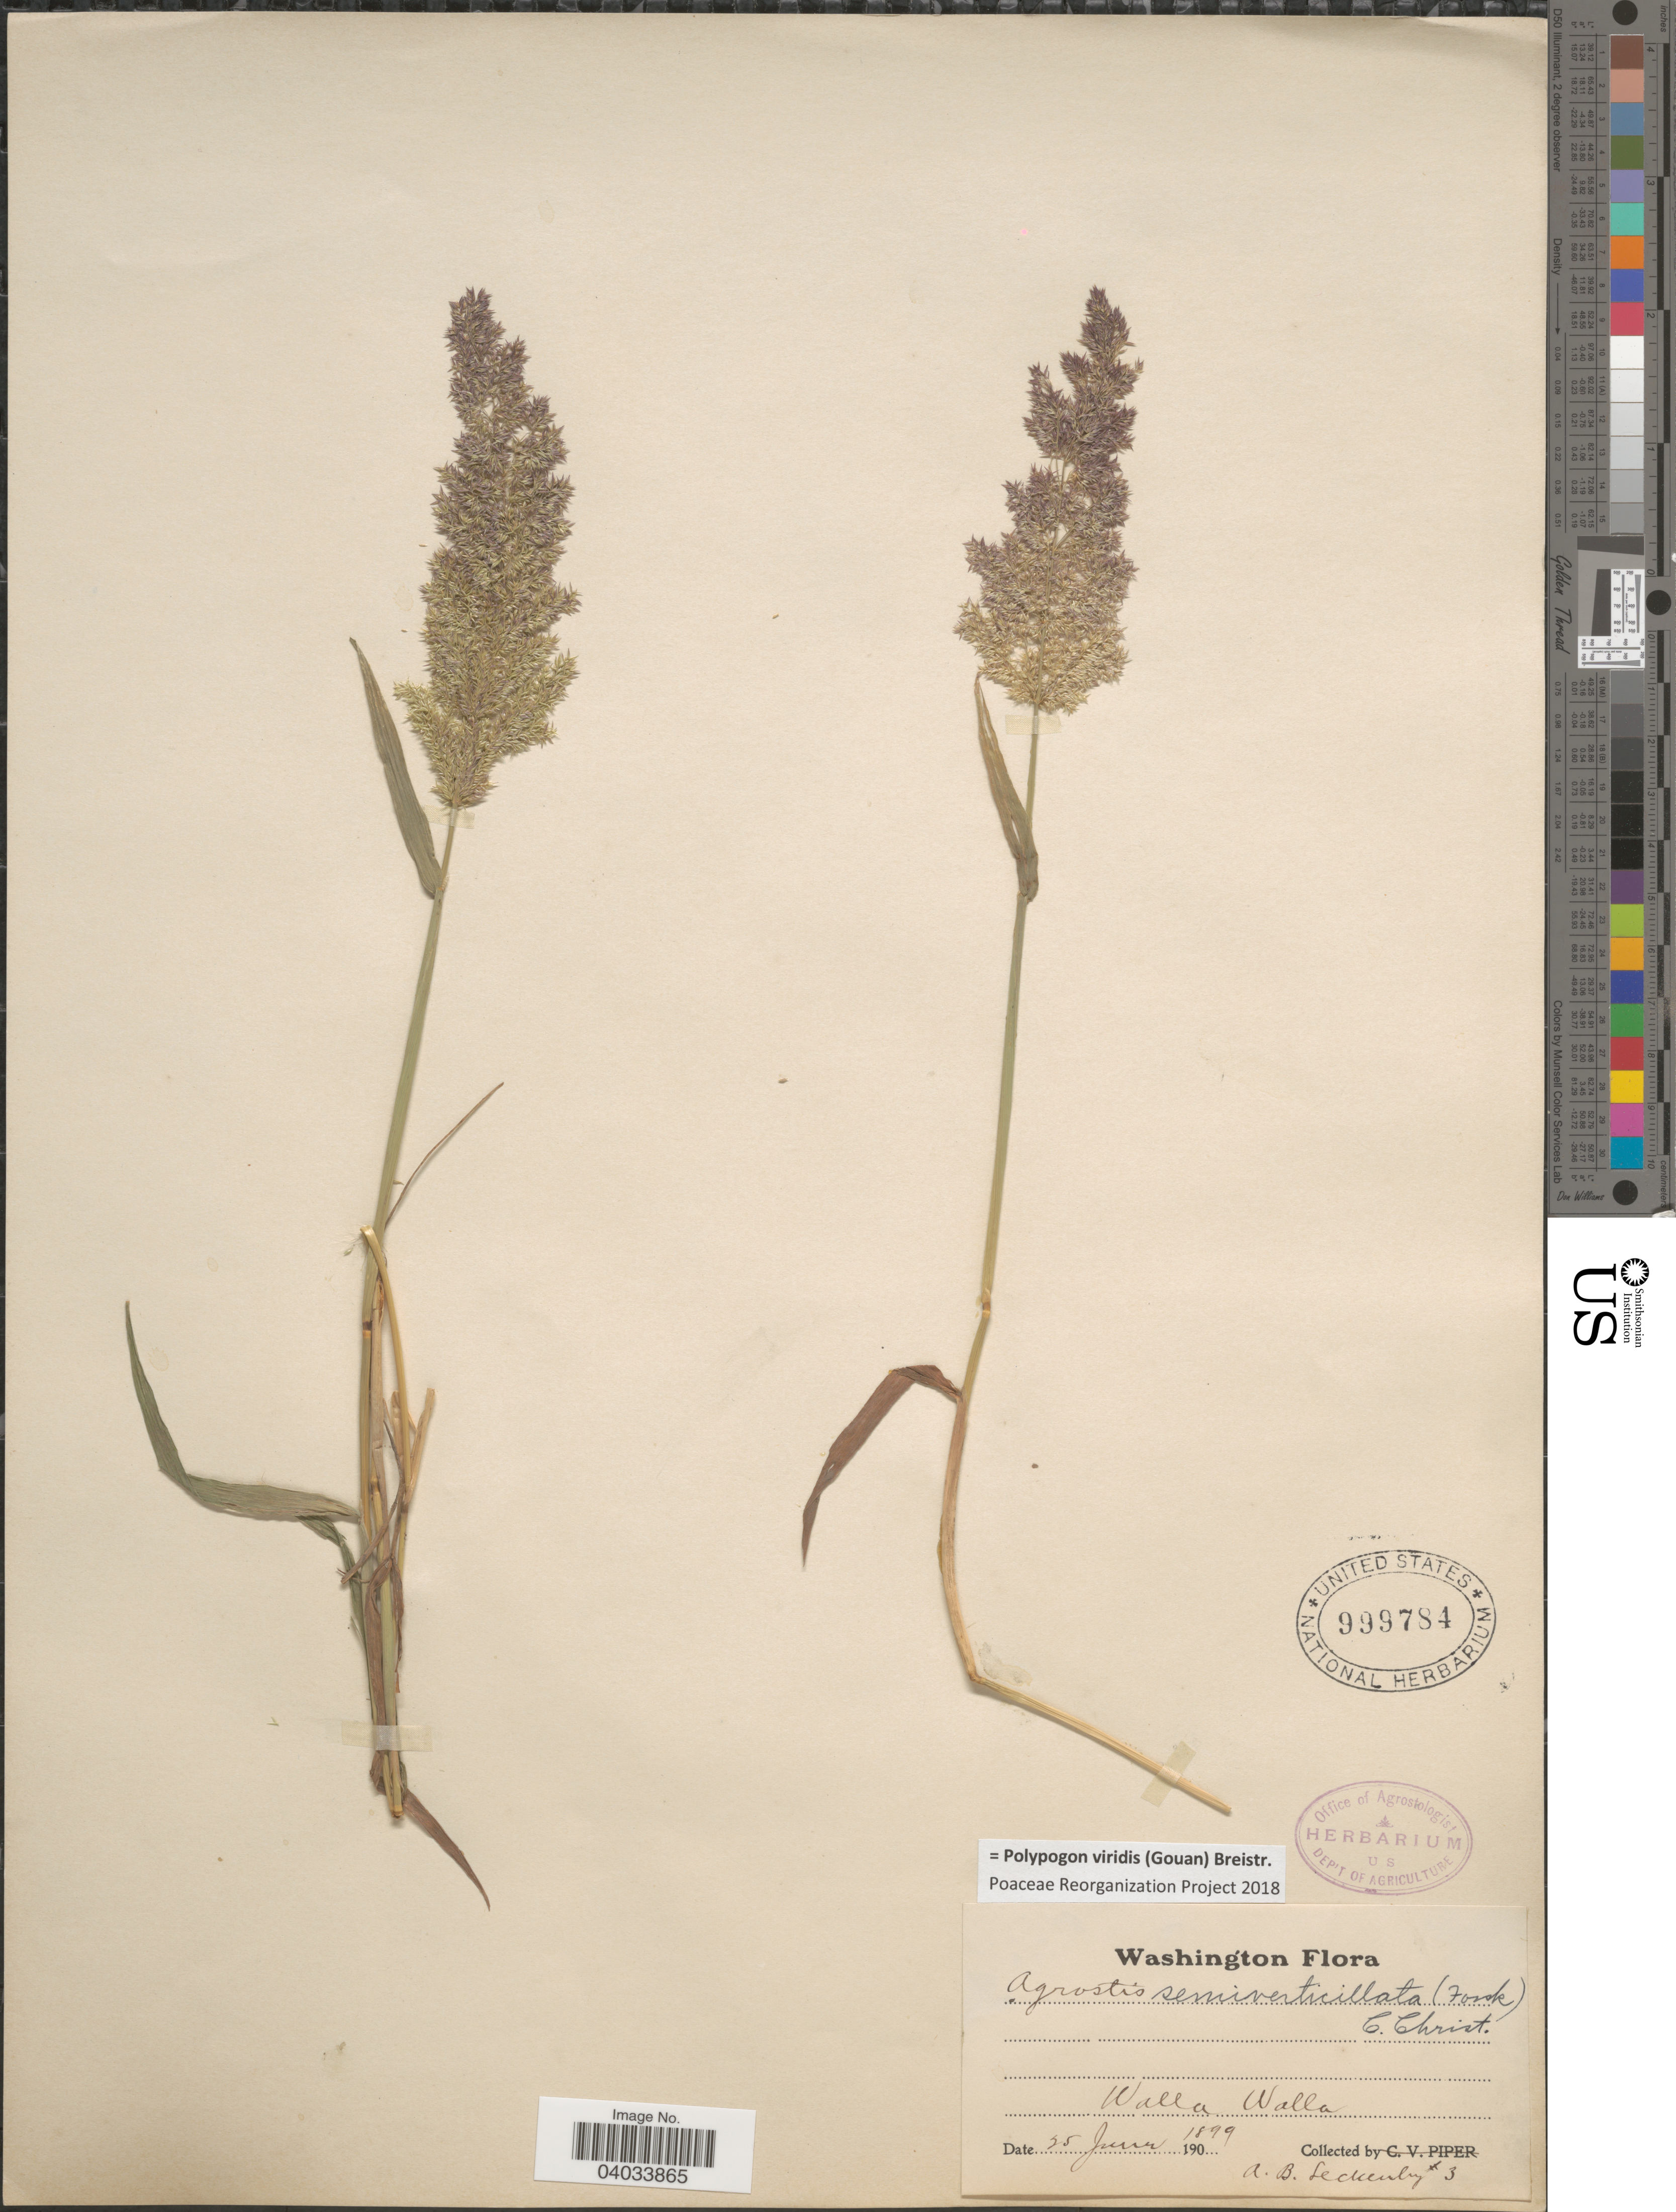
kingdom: Plantae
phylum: Tracheophyta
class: Liliopsida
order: Poales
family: Poaceae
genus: Polypogon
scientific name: Polypogon viridis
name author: (Gouan) Breistroffer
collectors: A. Leckenby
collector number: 3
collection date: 1899-06-25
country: United States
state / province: Washington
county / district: Walla Walla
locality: Walla Walla.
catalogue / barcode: US 999784